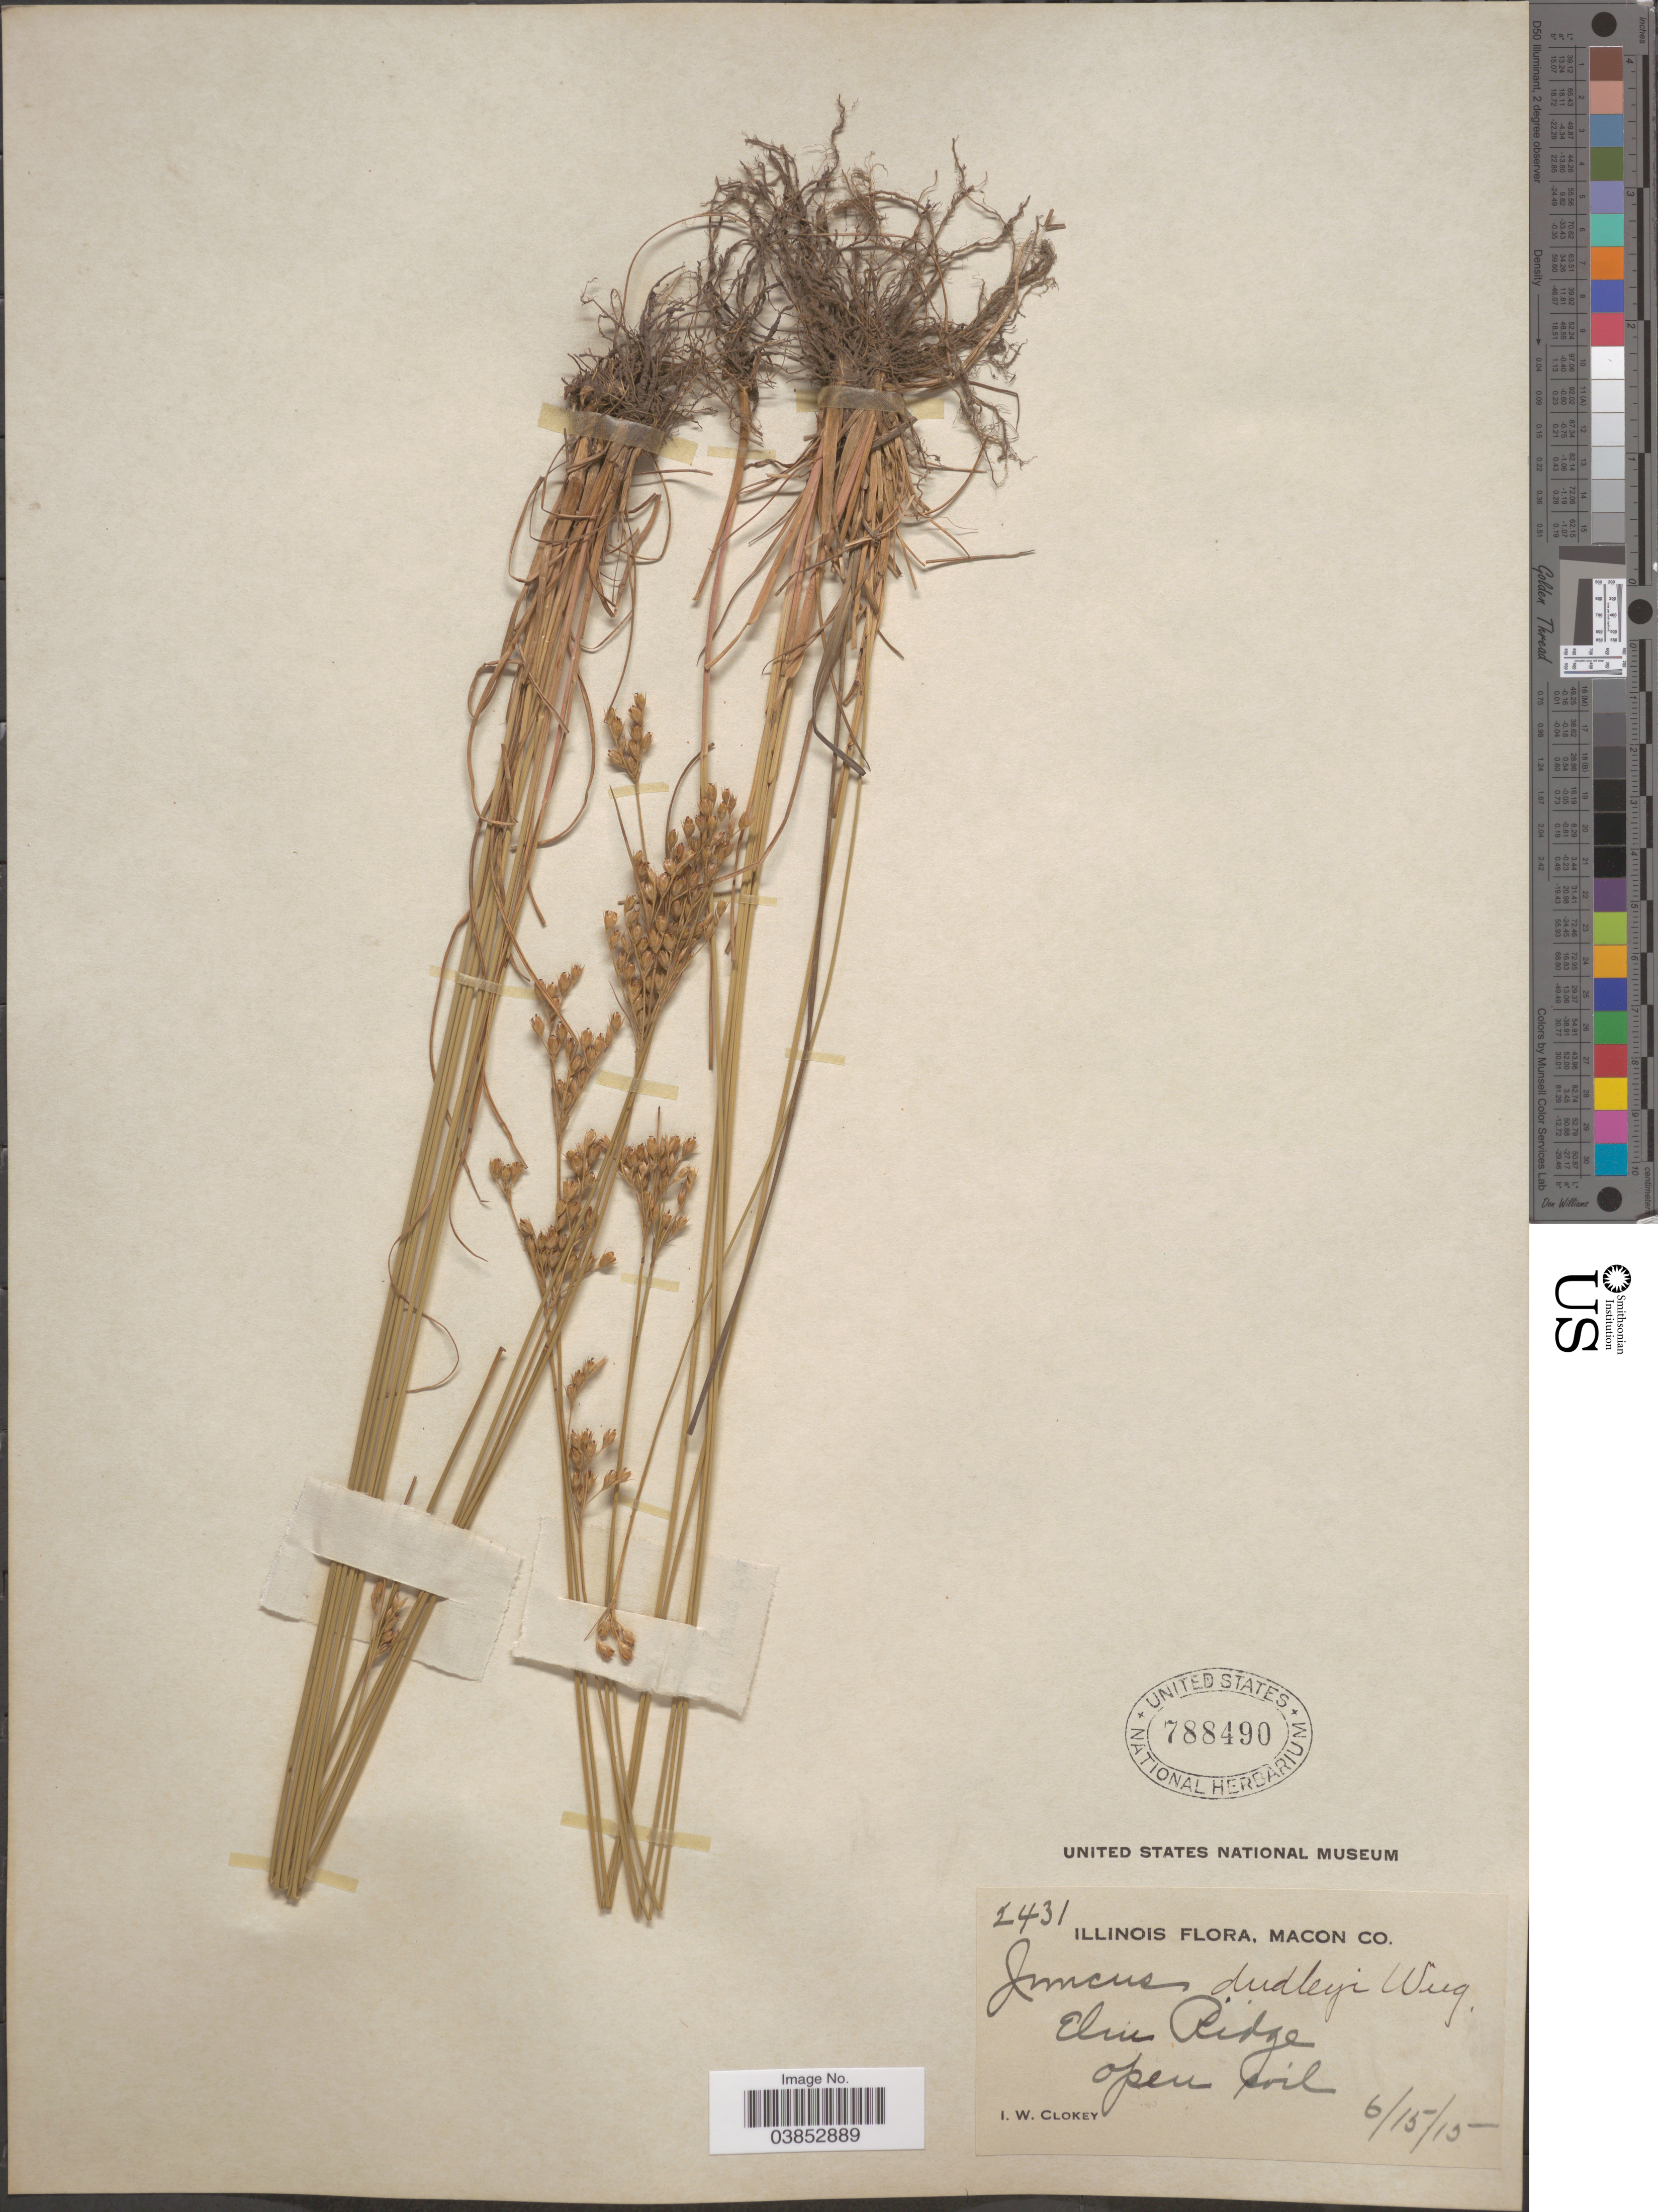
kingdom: Plantae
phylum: Tracheophyta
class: Liliopsida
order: Poales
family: Juncaceae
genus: Juncus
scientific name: Juncus dudleyi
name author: Wiegand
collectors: I. W. Clokey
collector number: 2431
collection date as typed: Transcribed d/m/y: 15/6/15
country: United States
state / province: Illinois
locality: Macon Co. Elm Ridge open soil.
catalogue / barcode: US 788490